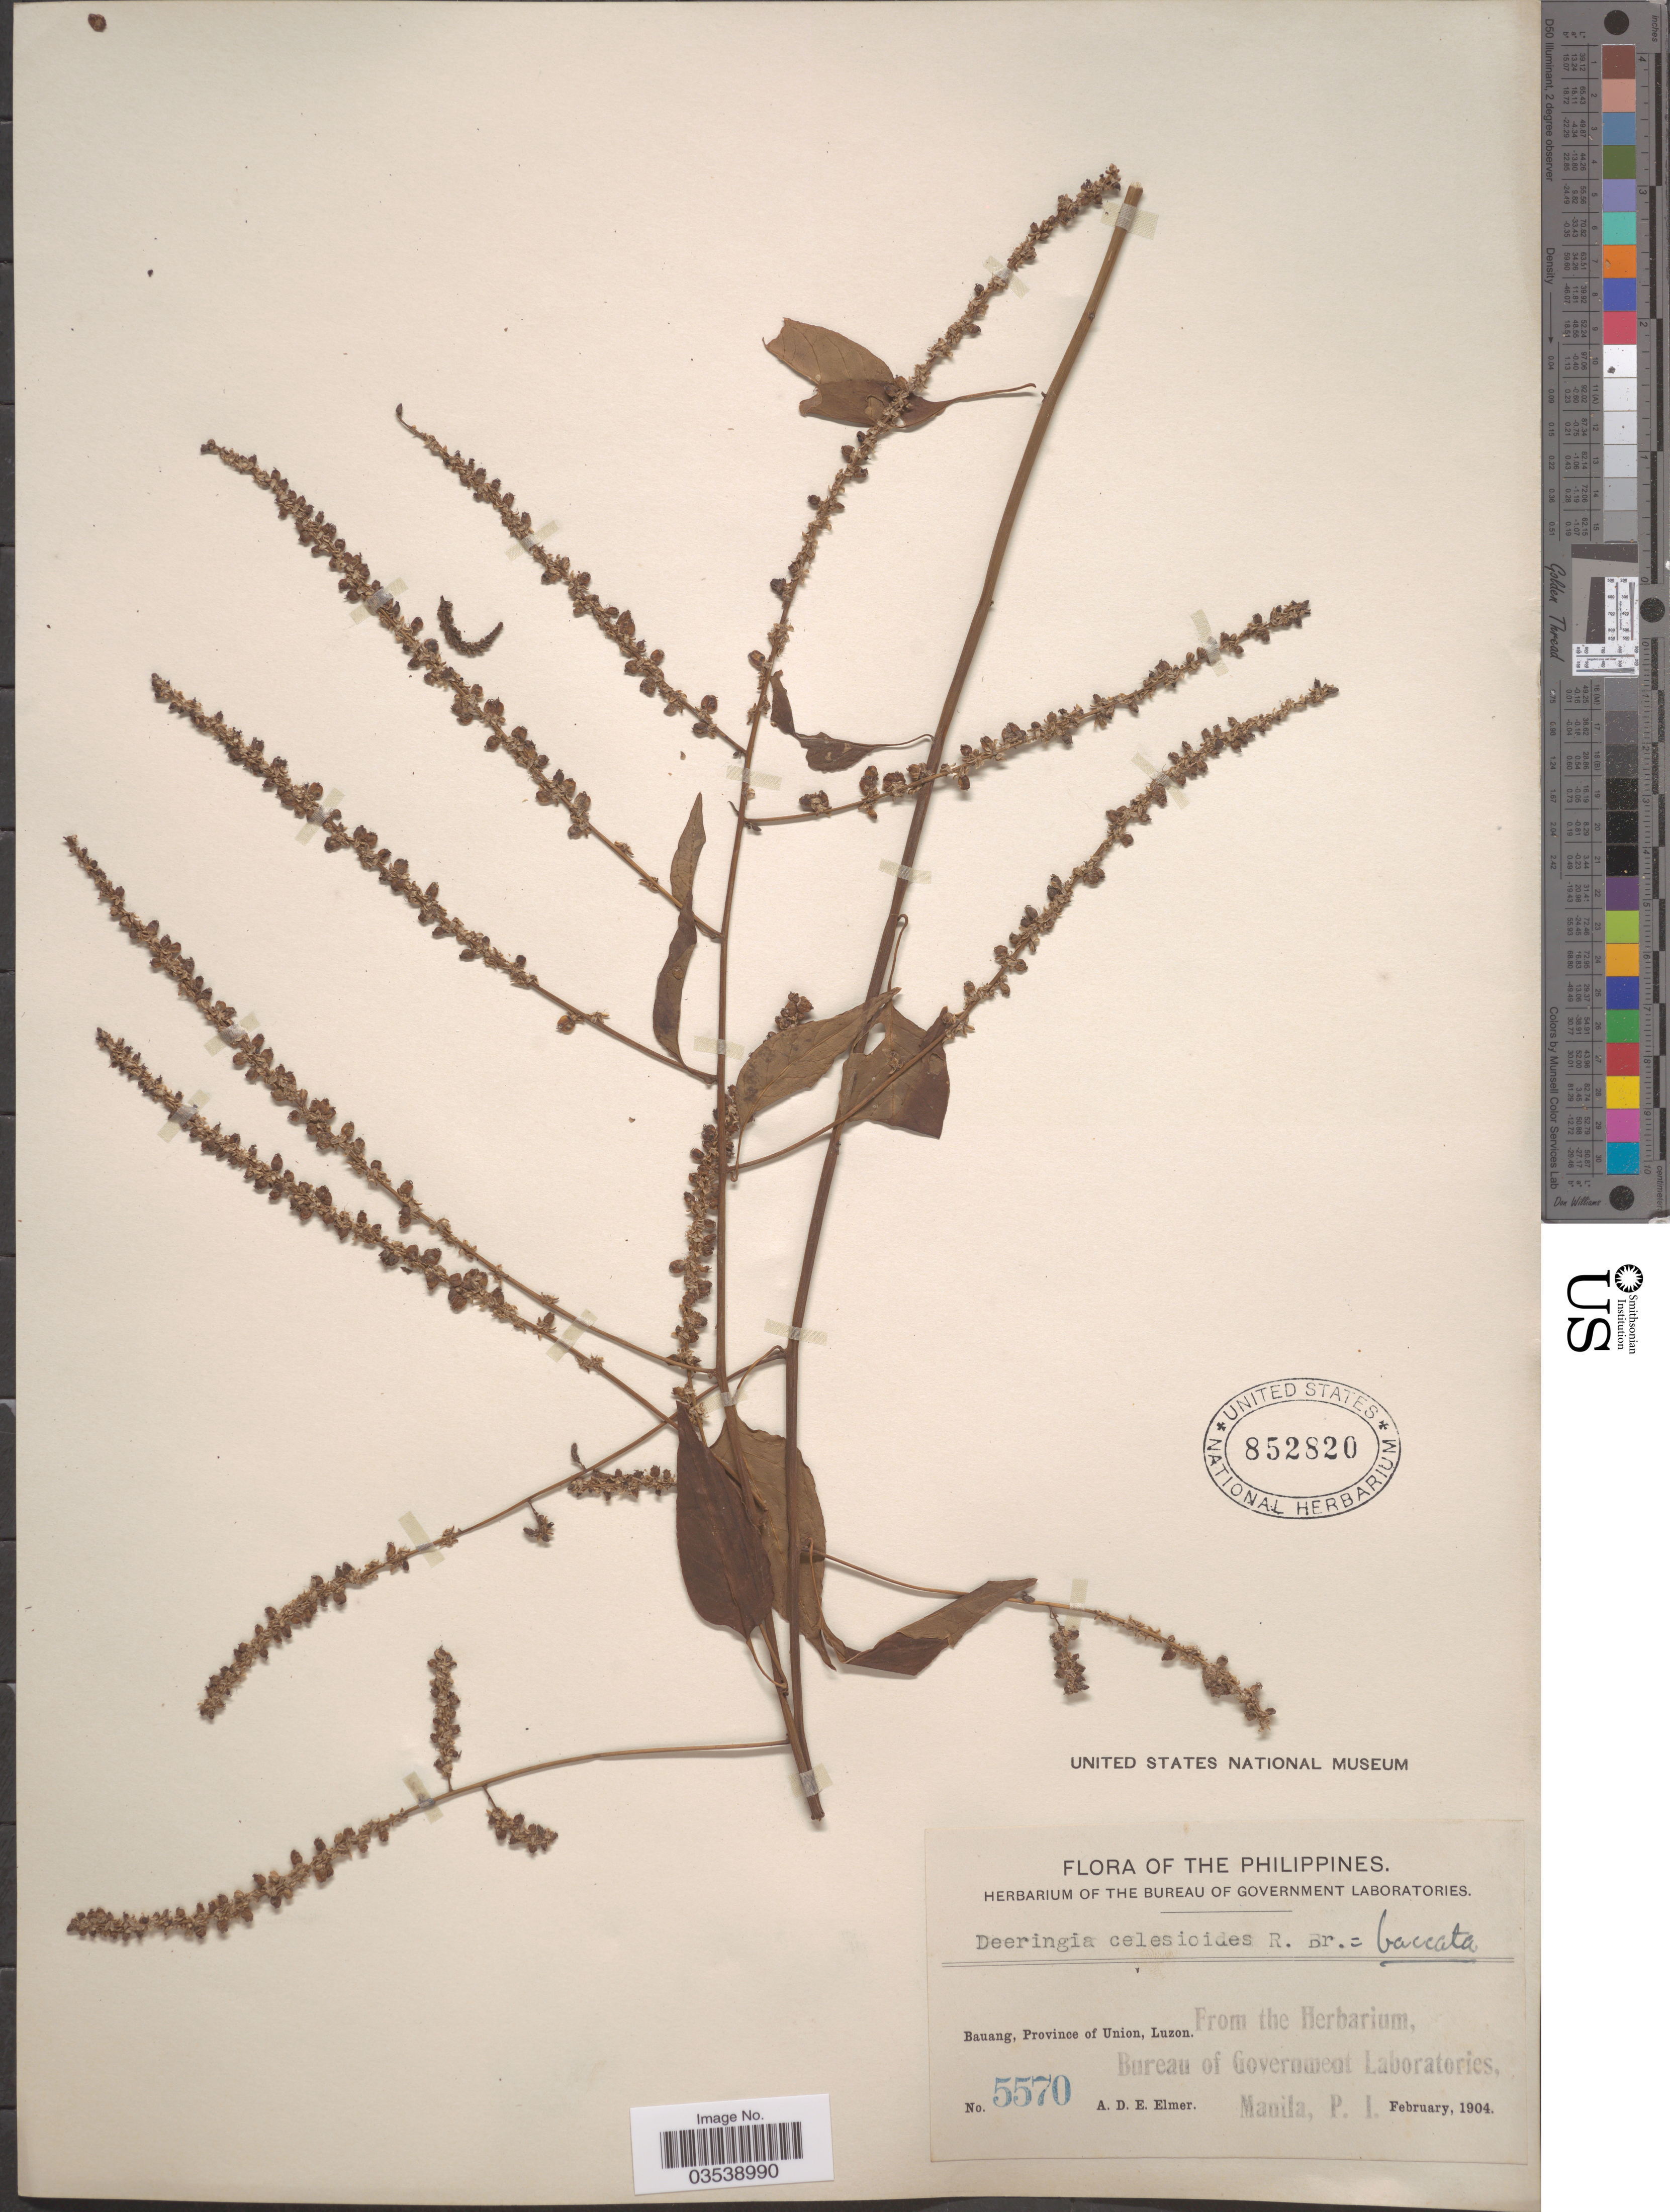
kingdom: Plantae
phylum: Tracheophyta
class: Magnoliopsida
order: Caryophyllales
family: Amaranthaceae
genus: Deeringia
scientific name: Deeringia amaranthoides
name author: (Lam.) Merr.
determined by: Strong, Mark T., (BOT), Smithsonian Institution - National Museum of Natural History (UNITED STATES)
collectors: A. D. E. Elmer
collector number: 5570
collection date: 1904-02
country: Philippines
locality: Bauang, Province of Union, Luzon.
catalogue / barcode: US 852820